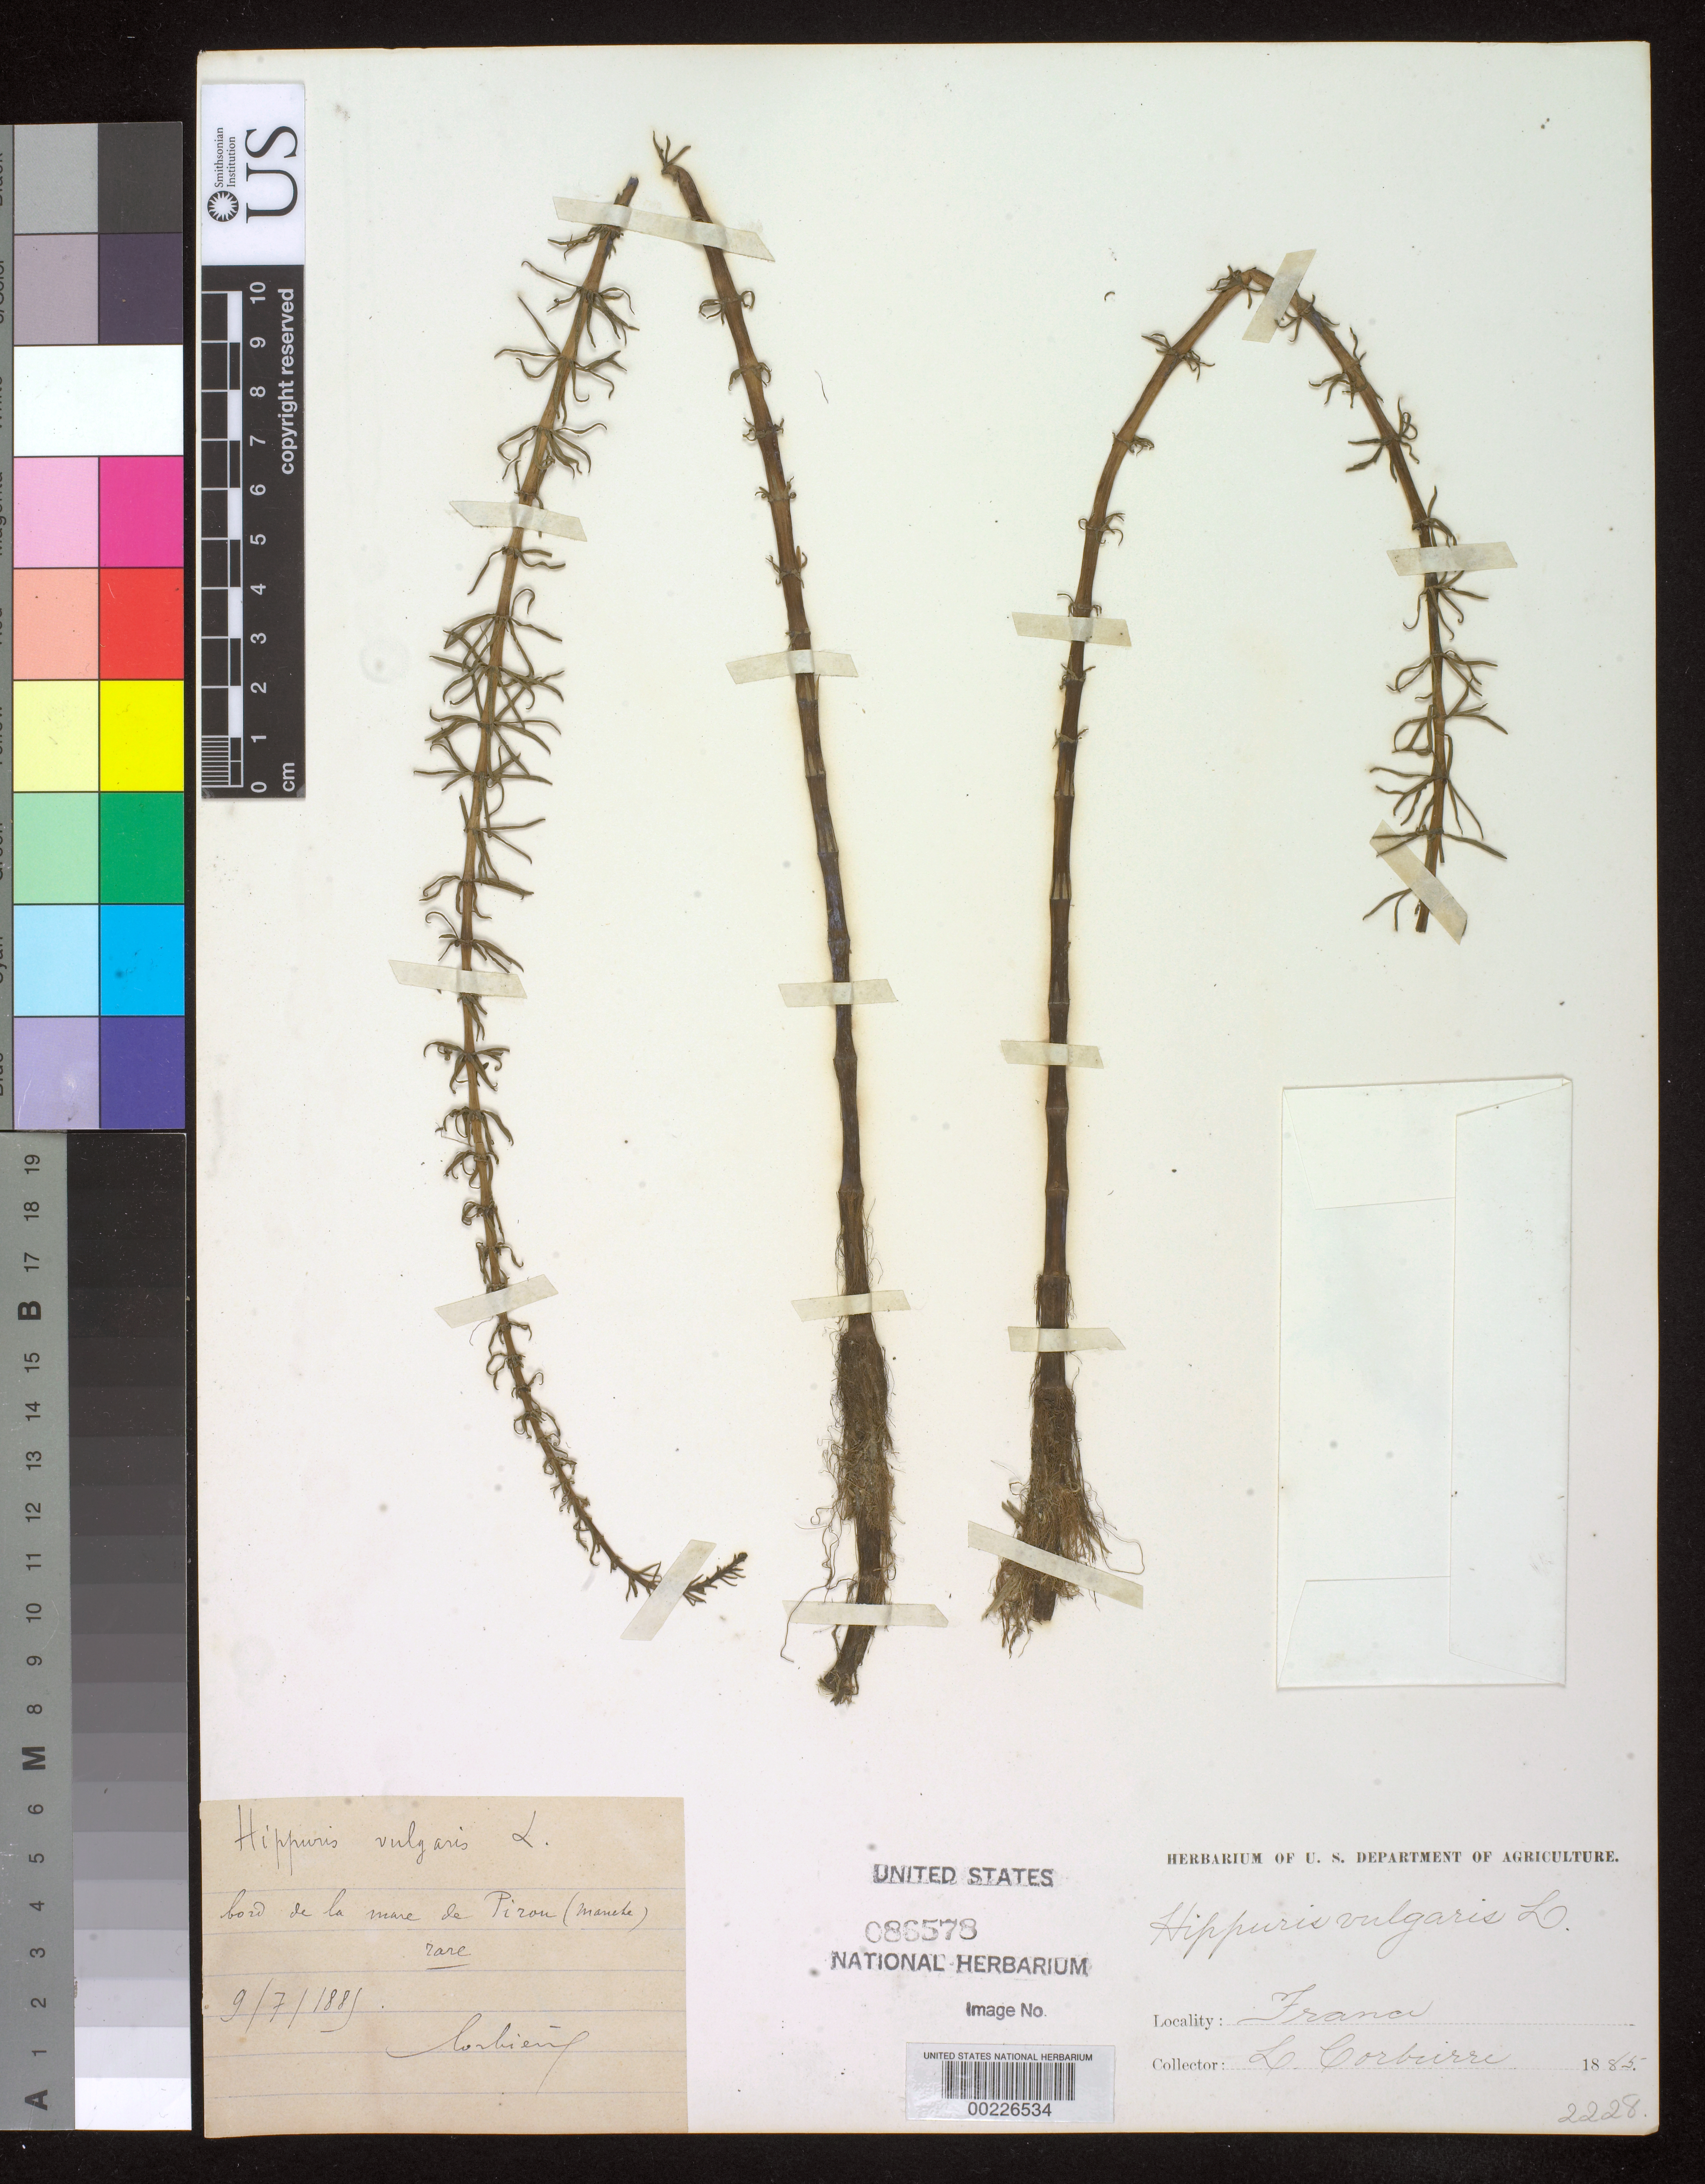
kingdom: Plantae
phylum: Tracheophyta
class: Magnoliopsida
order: Lamiales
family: Plantaginaceae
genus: Hippuris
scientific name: Hippuris vulgaris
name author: L.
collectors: L. Corbière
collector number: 2228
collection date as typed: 09 Jul 1885 or 07 Sep 1885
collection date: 1885-07-09 or 1885-09-07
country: France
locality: Edge of the lake of pirou (manche)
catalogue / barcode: US 86578